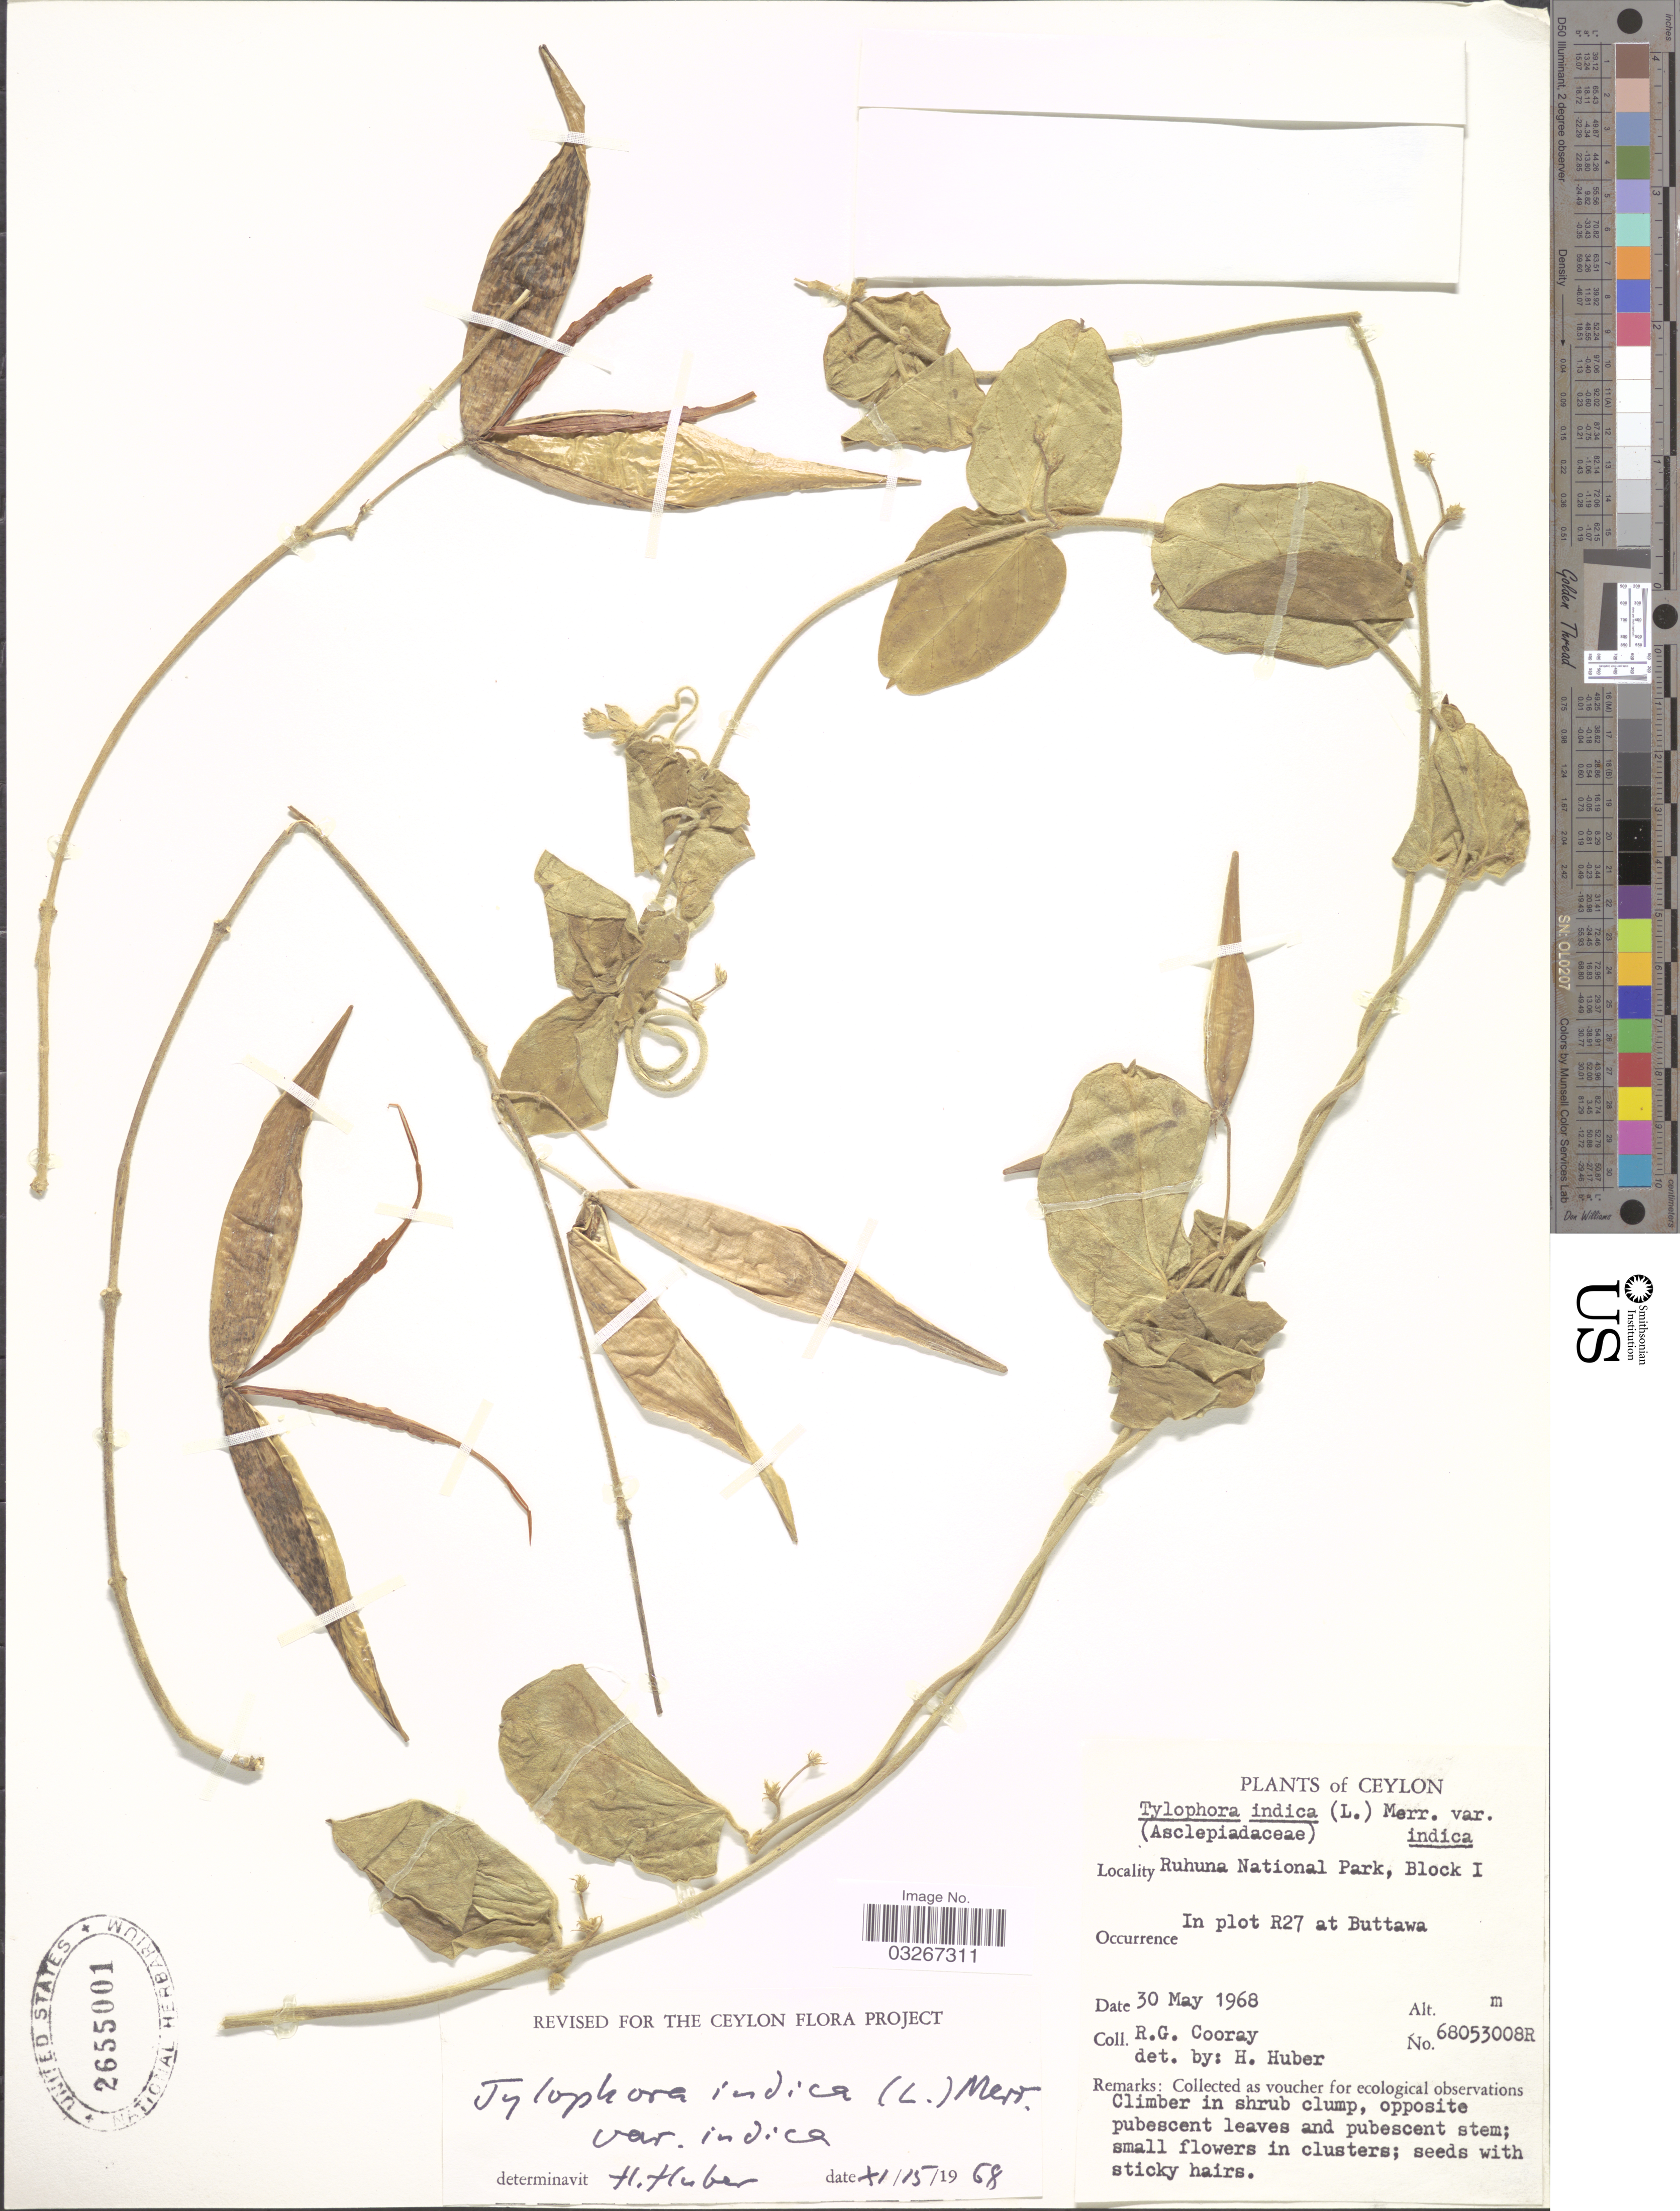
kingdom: Plantae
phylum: Tracheophyta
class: Magnoliopsida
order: Gentianales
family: Apocynaceae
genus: Tylophora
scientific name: Tylophora indica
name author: Merr.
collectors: R. Cooray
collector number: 68053008R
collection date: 1968-05-30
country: Sri Lanka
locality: Ceylon. Ruhuna National Park, Block I. In plot R27 at Buttawa.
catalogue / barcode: US 2655001